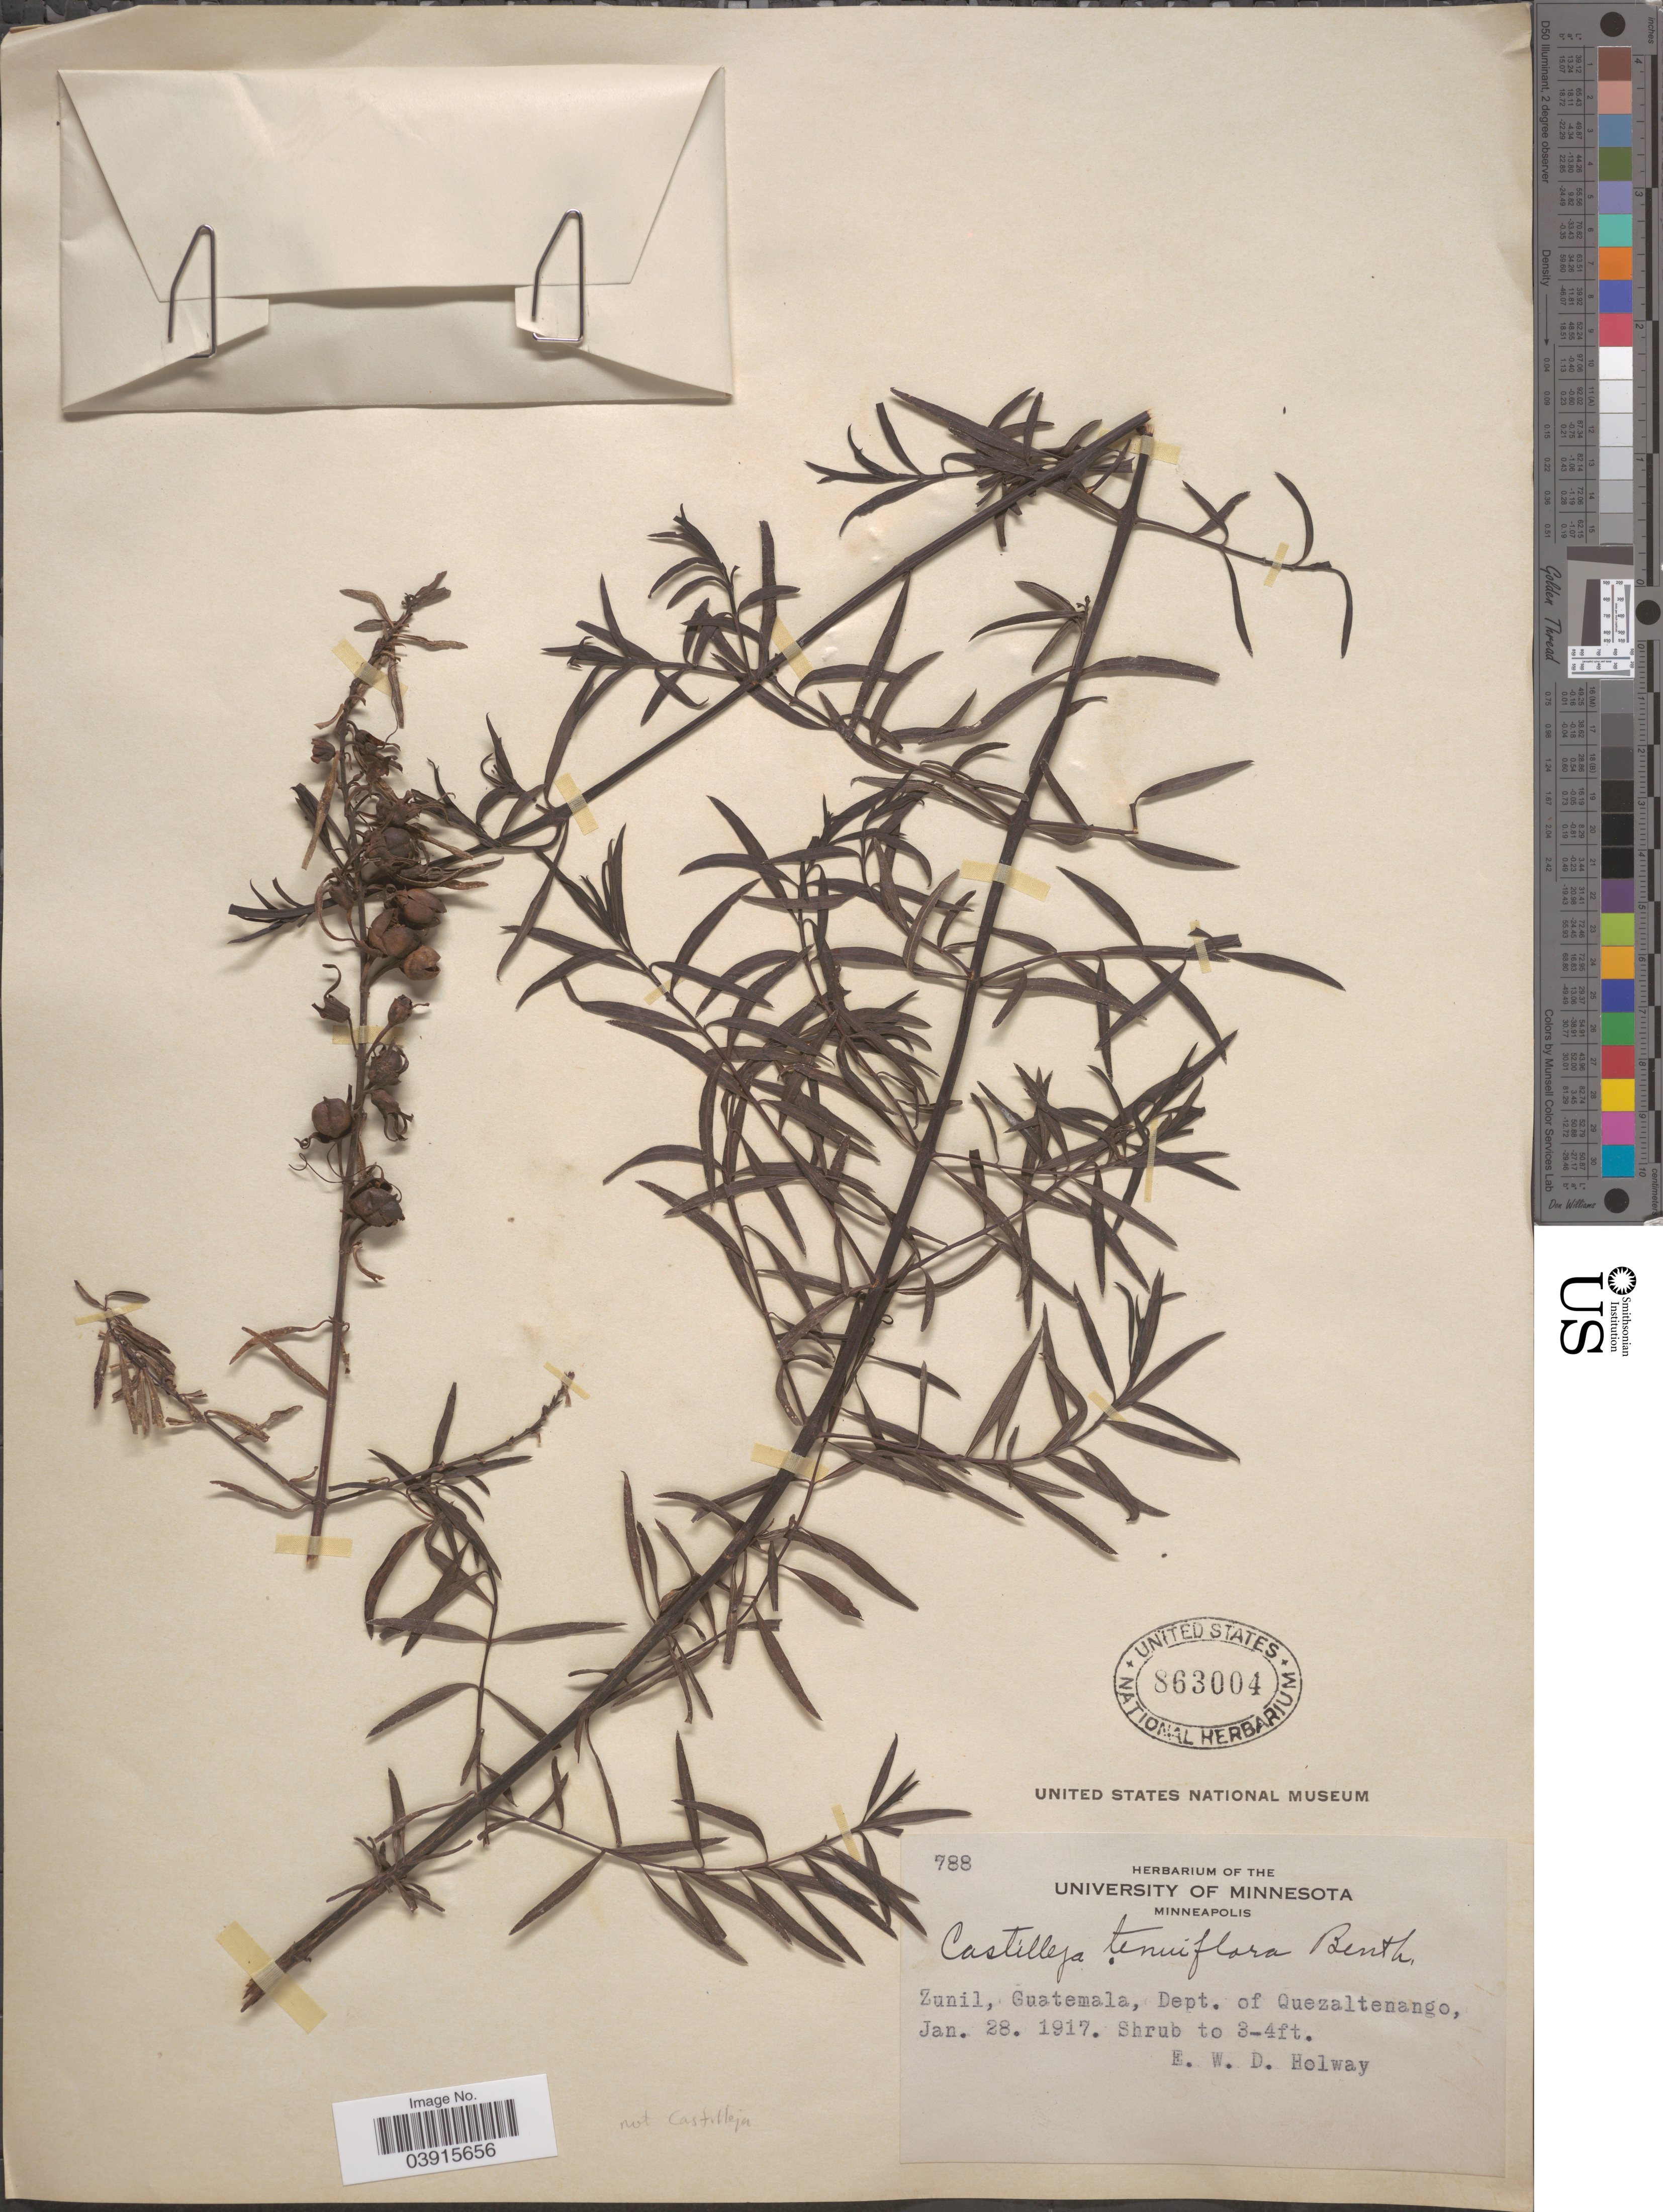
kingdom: Plantae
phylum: Tracheophyta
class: Magnoliopsida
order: Lamiales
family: Orobanchaceae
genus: Castilleja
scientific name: Castilleja tenuiflora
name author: Benth.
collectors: E. W. D. Holway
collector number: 788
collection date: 1917-01-28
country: Guatemala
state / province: Quetzaltenango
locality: Zunil, Guatemala, Dept. of Quezaltenango.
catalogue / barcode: US 863004